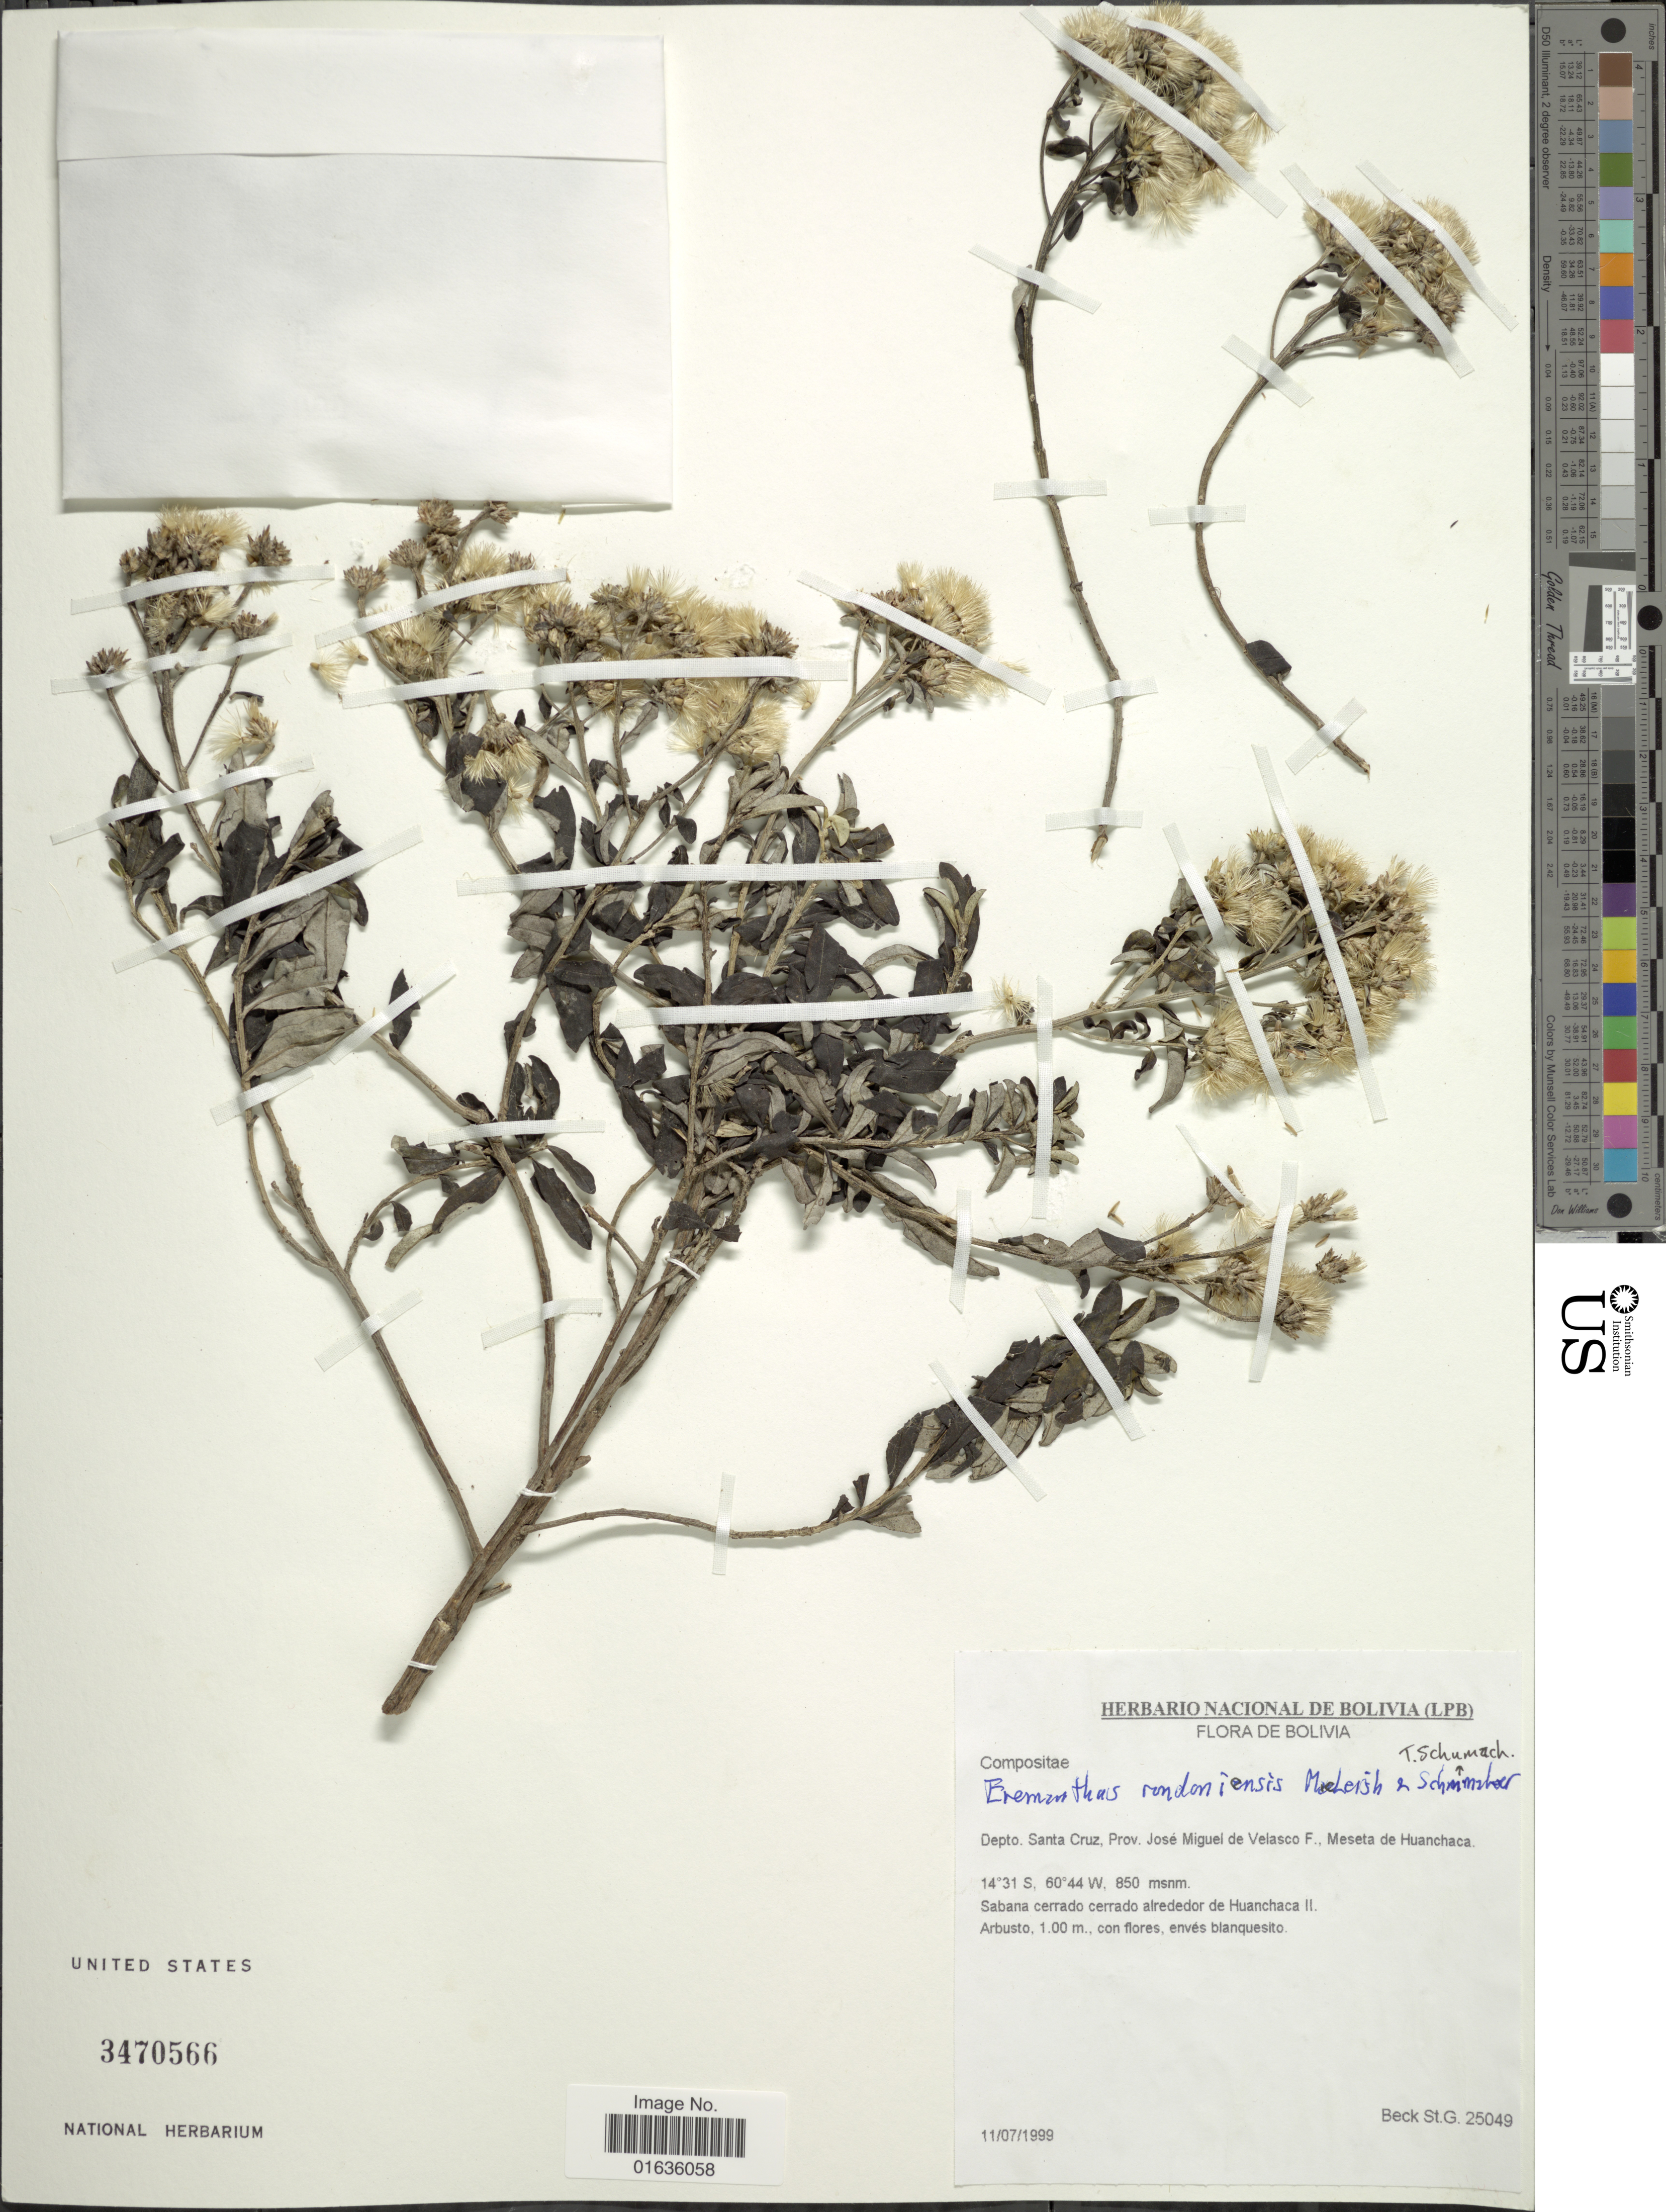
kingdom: Plantae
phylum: Tracheophyta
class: Magnoliopsida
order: Asterales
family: Asteraceae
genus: Eremanthus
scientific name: Eremanthus rondoniensis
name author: MacLeish & H. Schumach.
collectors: S. G. Beck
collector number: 25049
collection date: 1999-07-11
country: Bolivia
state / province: Santa Cruz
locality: Prov. José Miguel de Velasco F., Meseta de Huanchaca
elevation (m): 850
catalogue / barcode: US 3470566